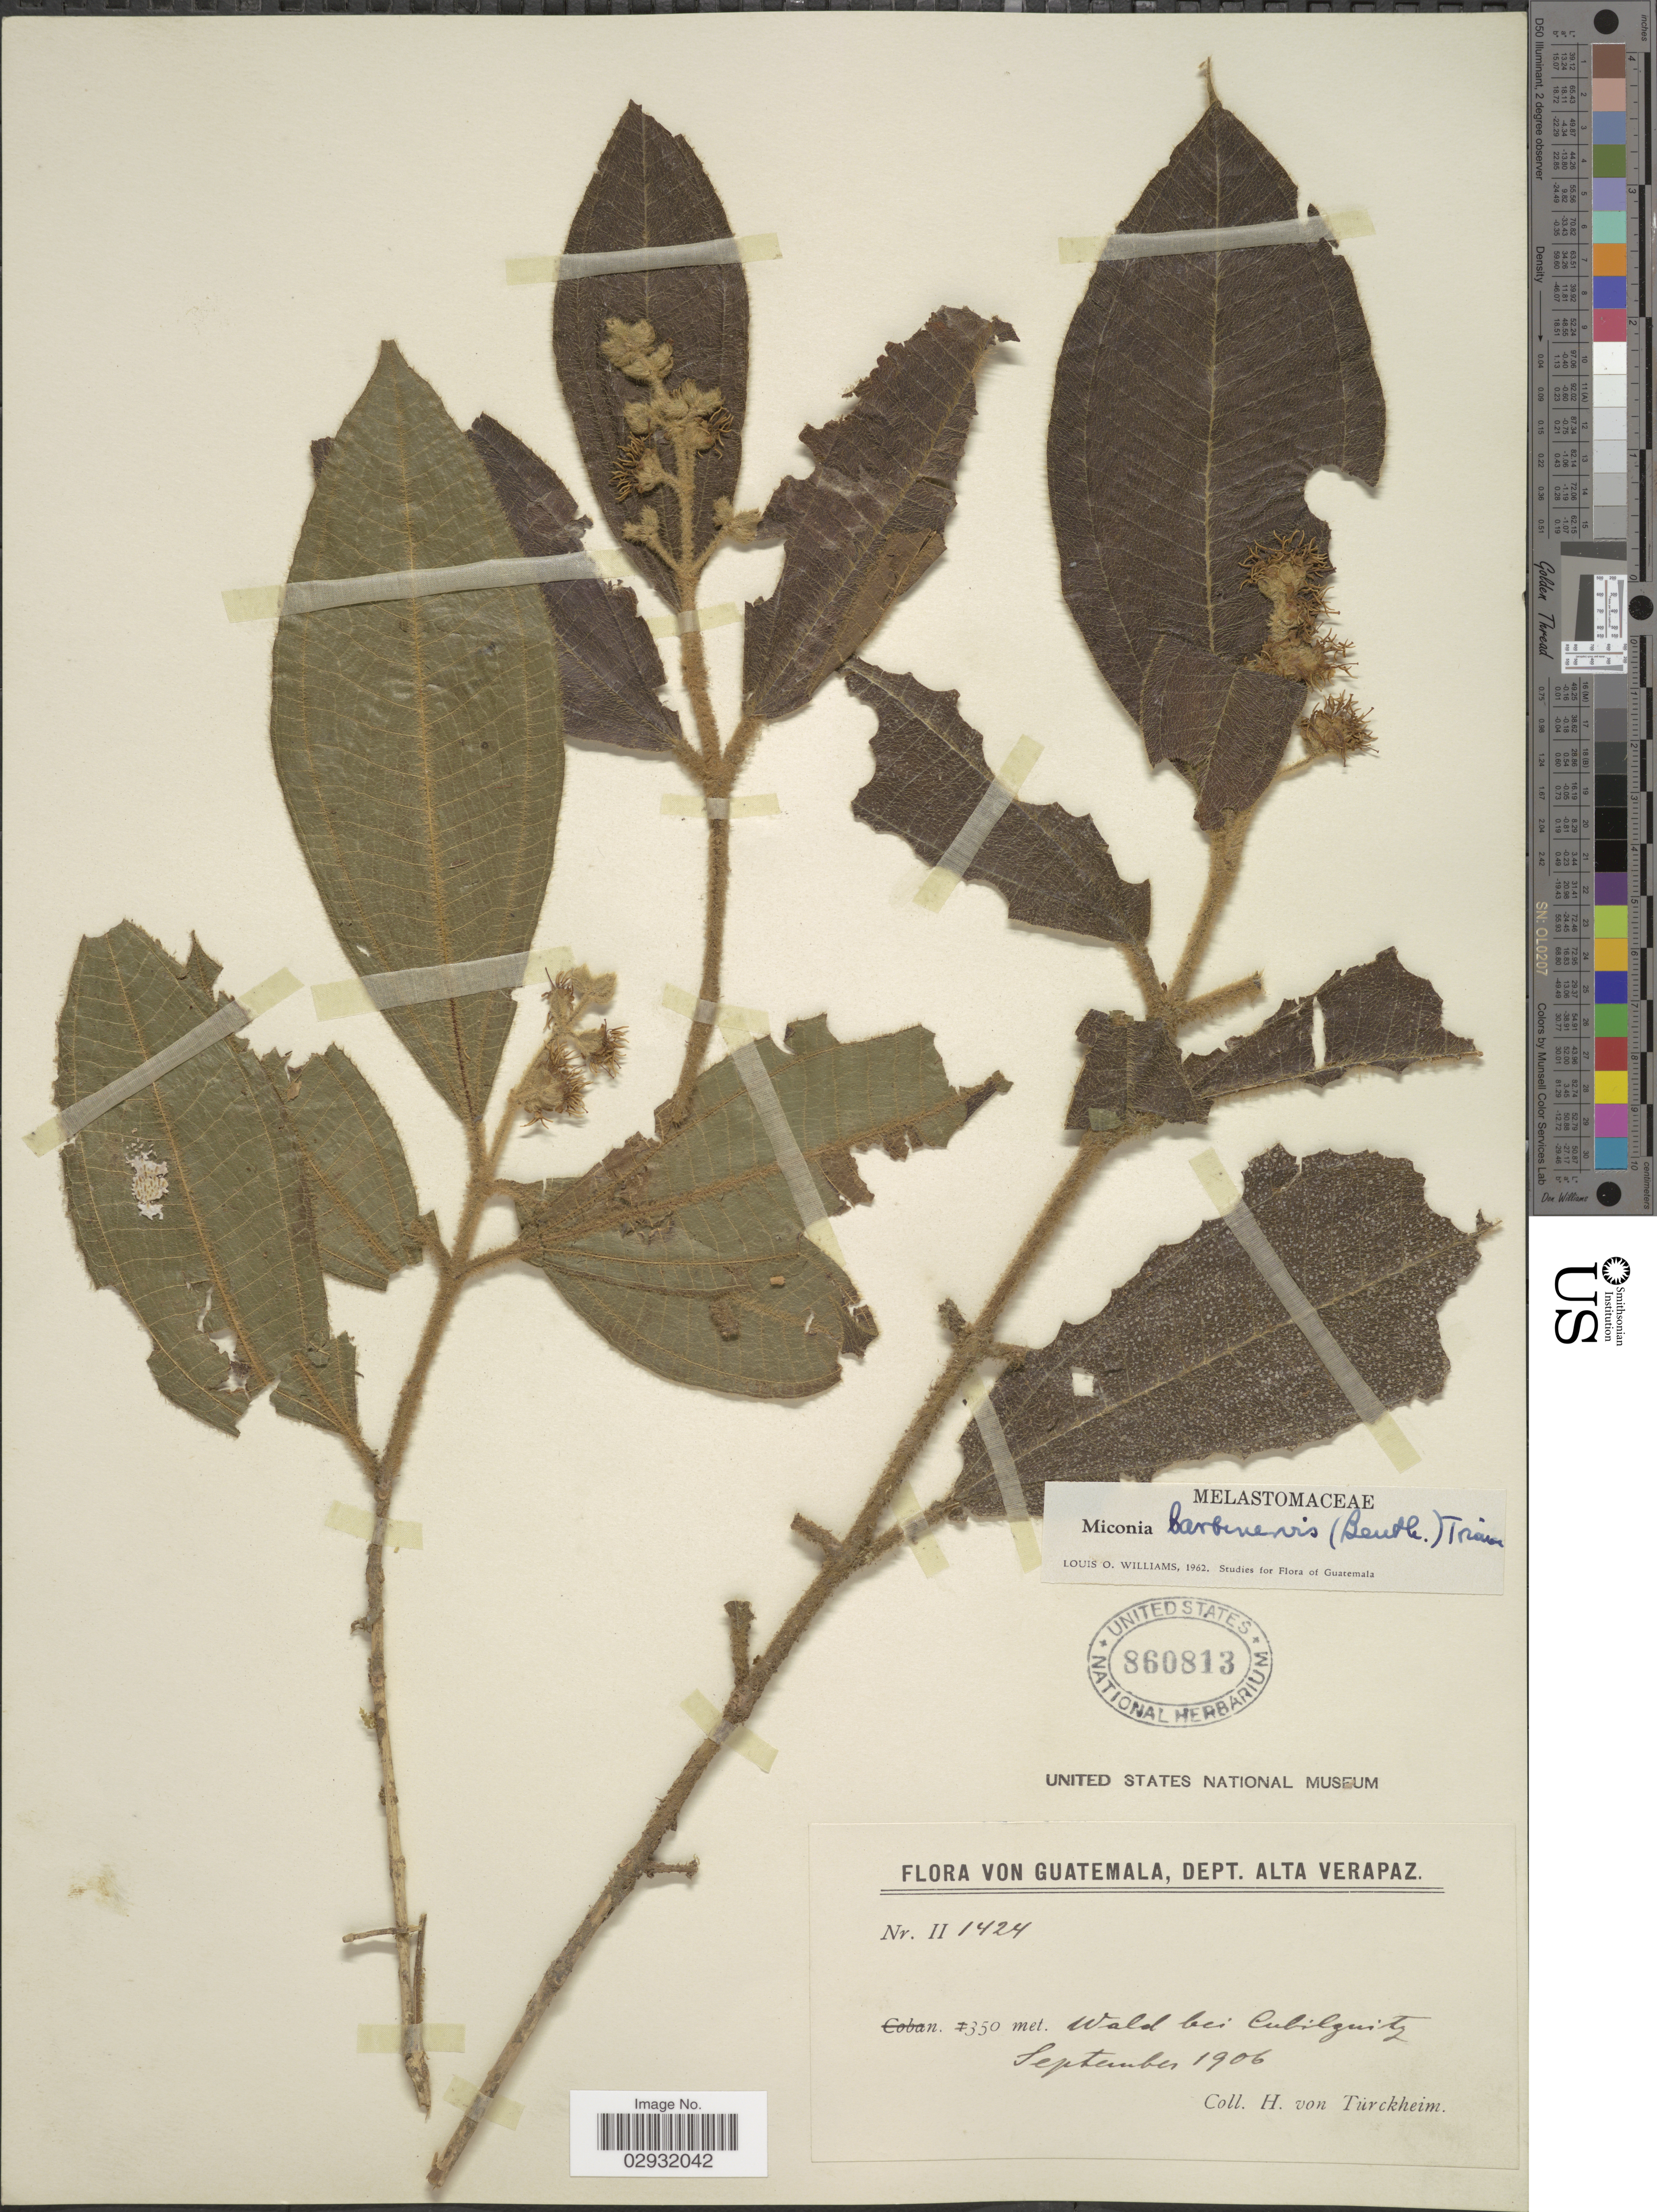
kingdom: Plantae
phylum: Tracheophyta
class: Magnoliopsida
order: Myrtales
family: Melastomataceae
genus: Miconia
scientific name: Miconia barbinervis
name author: (Benth.) Triana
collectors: H. von Türckheim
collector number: II1424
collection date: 1906-09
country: Guatemala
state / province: Alta Verapaz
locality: Dept. Alta Verapaz. Wald bei Cubilquitz.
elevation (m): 350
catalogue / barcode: US 860813